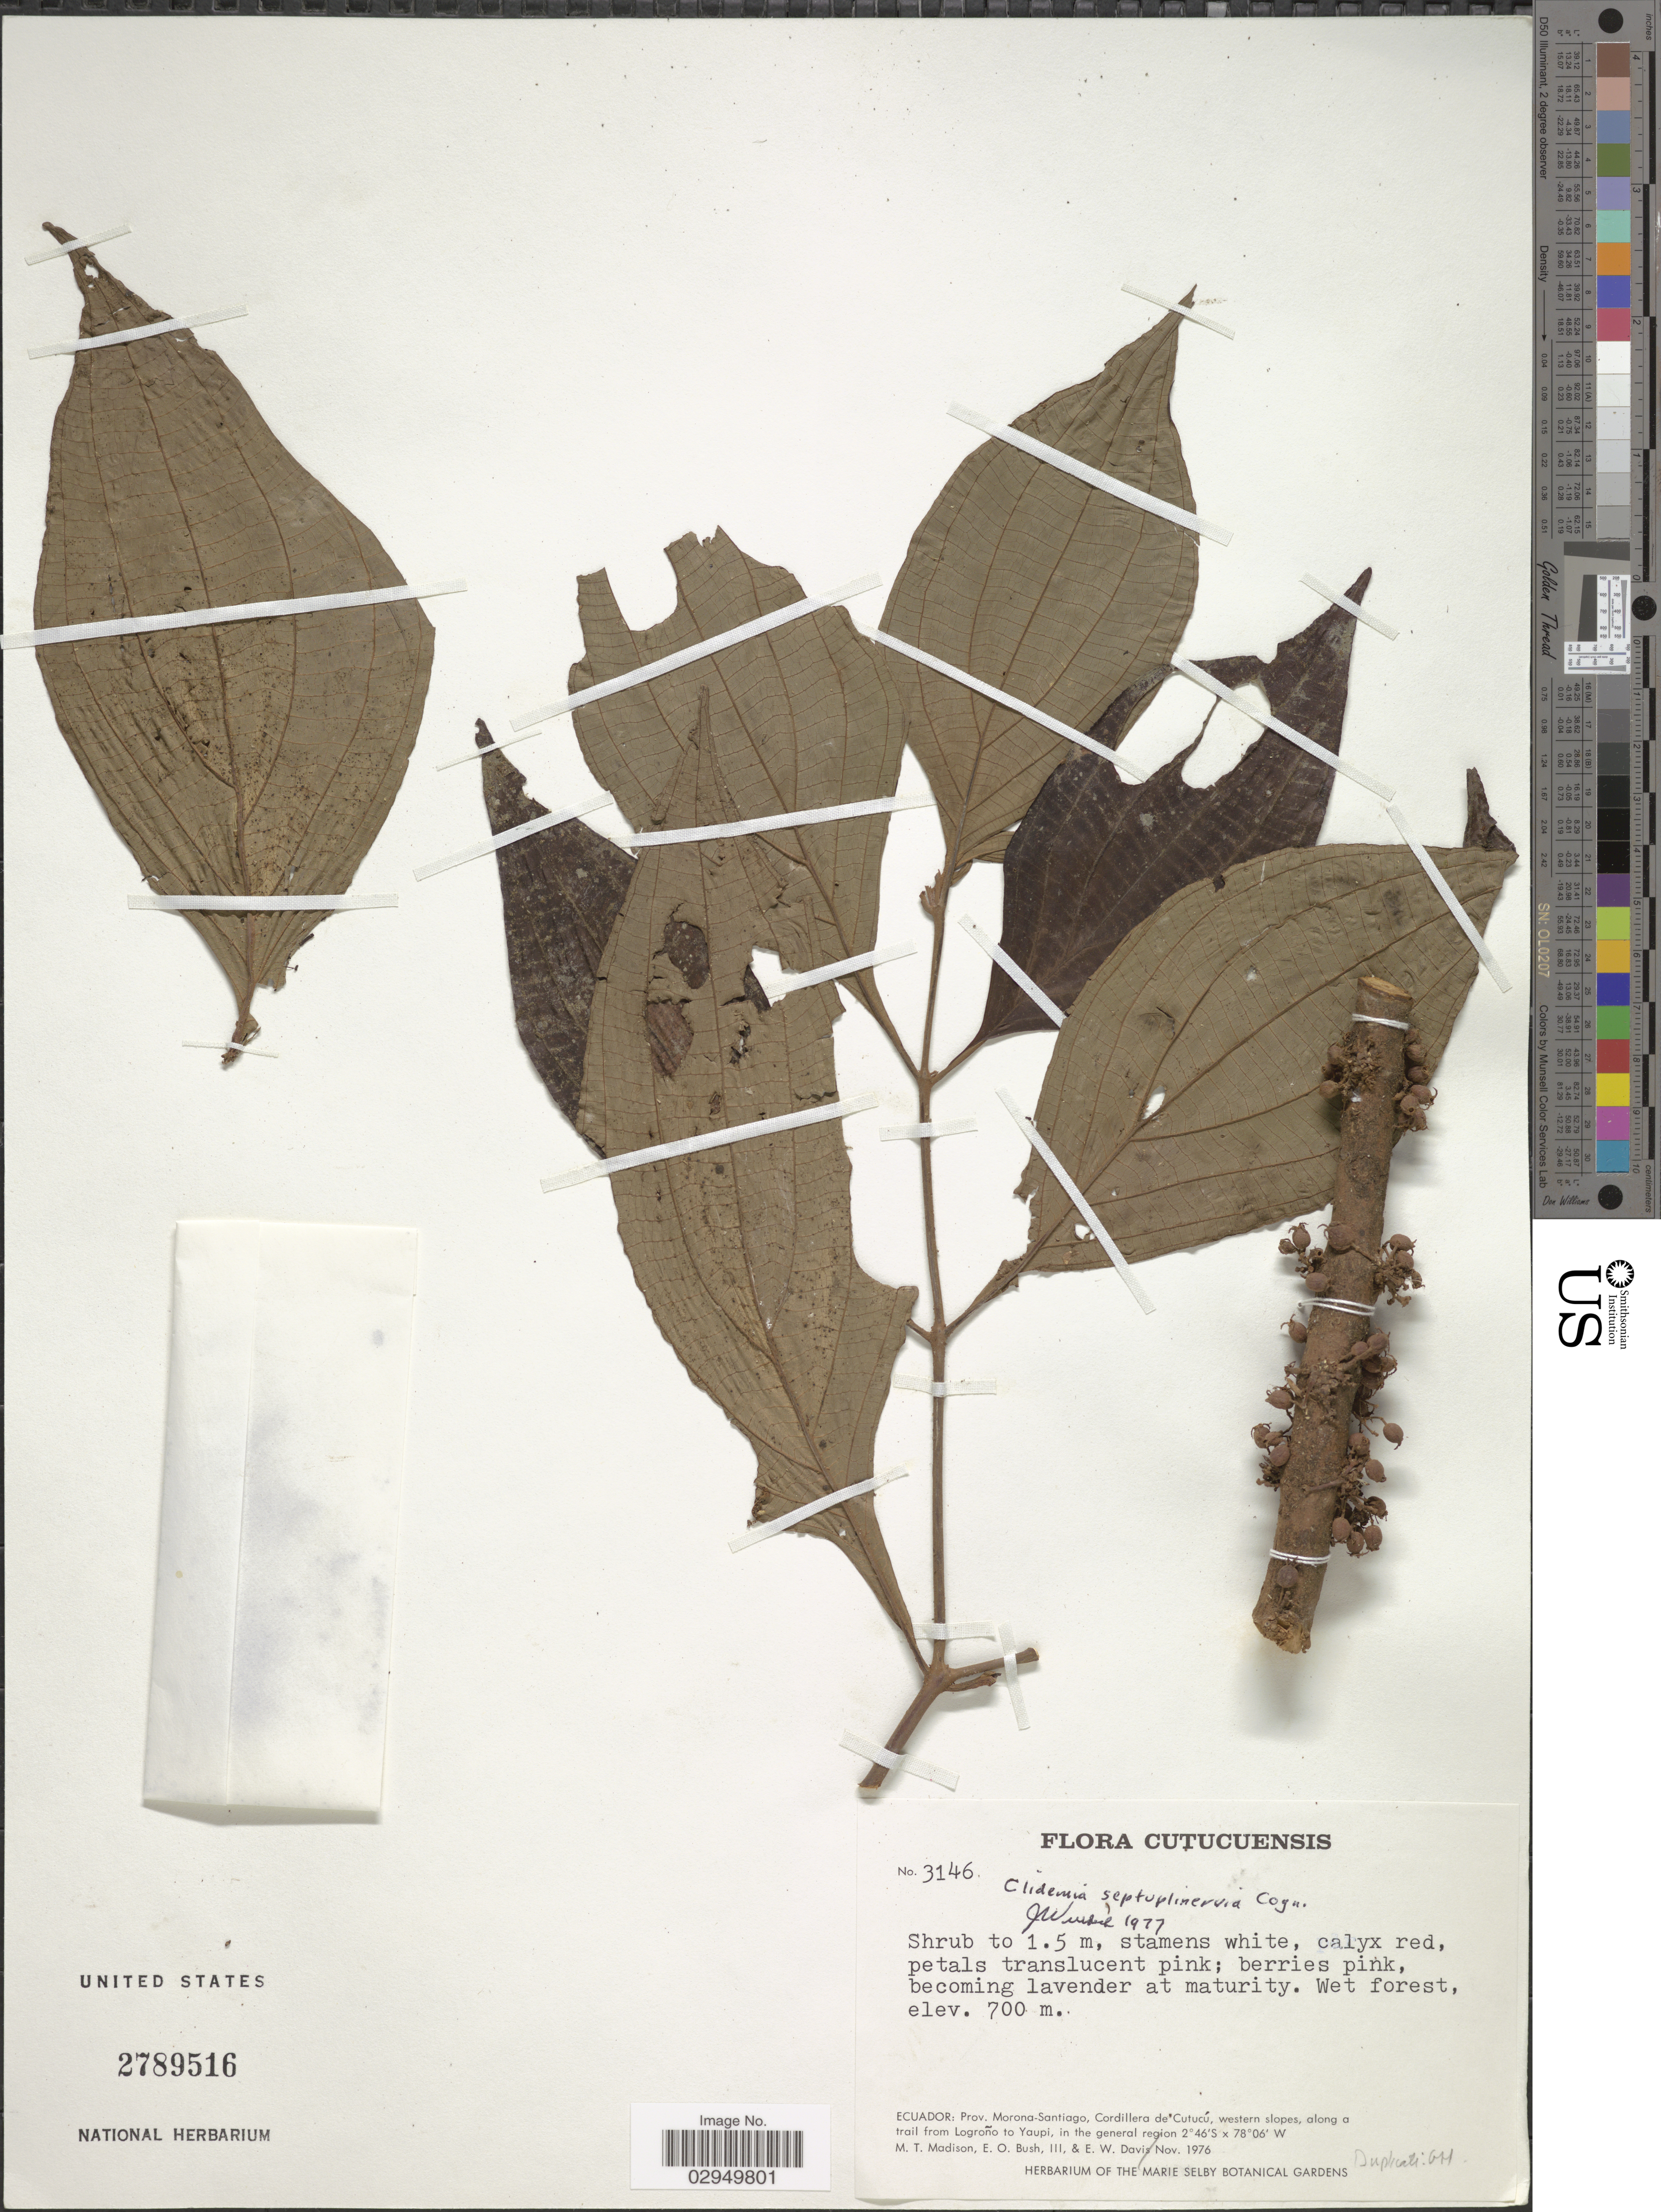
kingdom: Plantae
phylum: Tracheophyta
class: Magnoliopsida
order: Myrtales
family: Melastomataceae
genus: Clidemia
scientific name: Clidemia septuplinervia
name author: Cogn.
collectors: M. T. Madison, E. O. Bush & E. W. Davis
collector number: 3146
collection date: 1976-11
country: Ecuador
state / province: Morona-Santiago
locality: Cordillera de 'Cutucú, western slopes, along a trail from Logroño to Yaupi, in the general region.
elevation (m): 700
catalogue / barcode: US 2789516